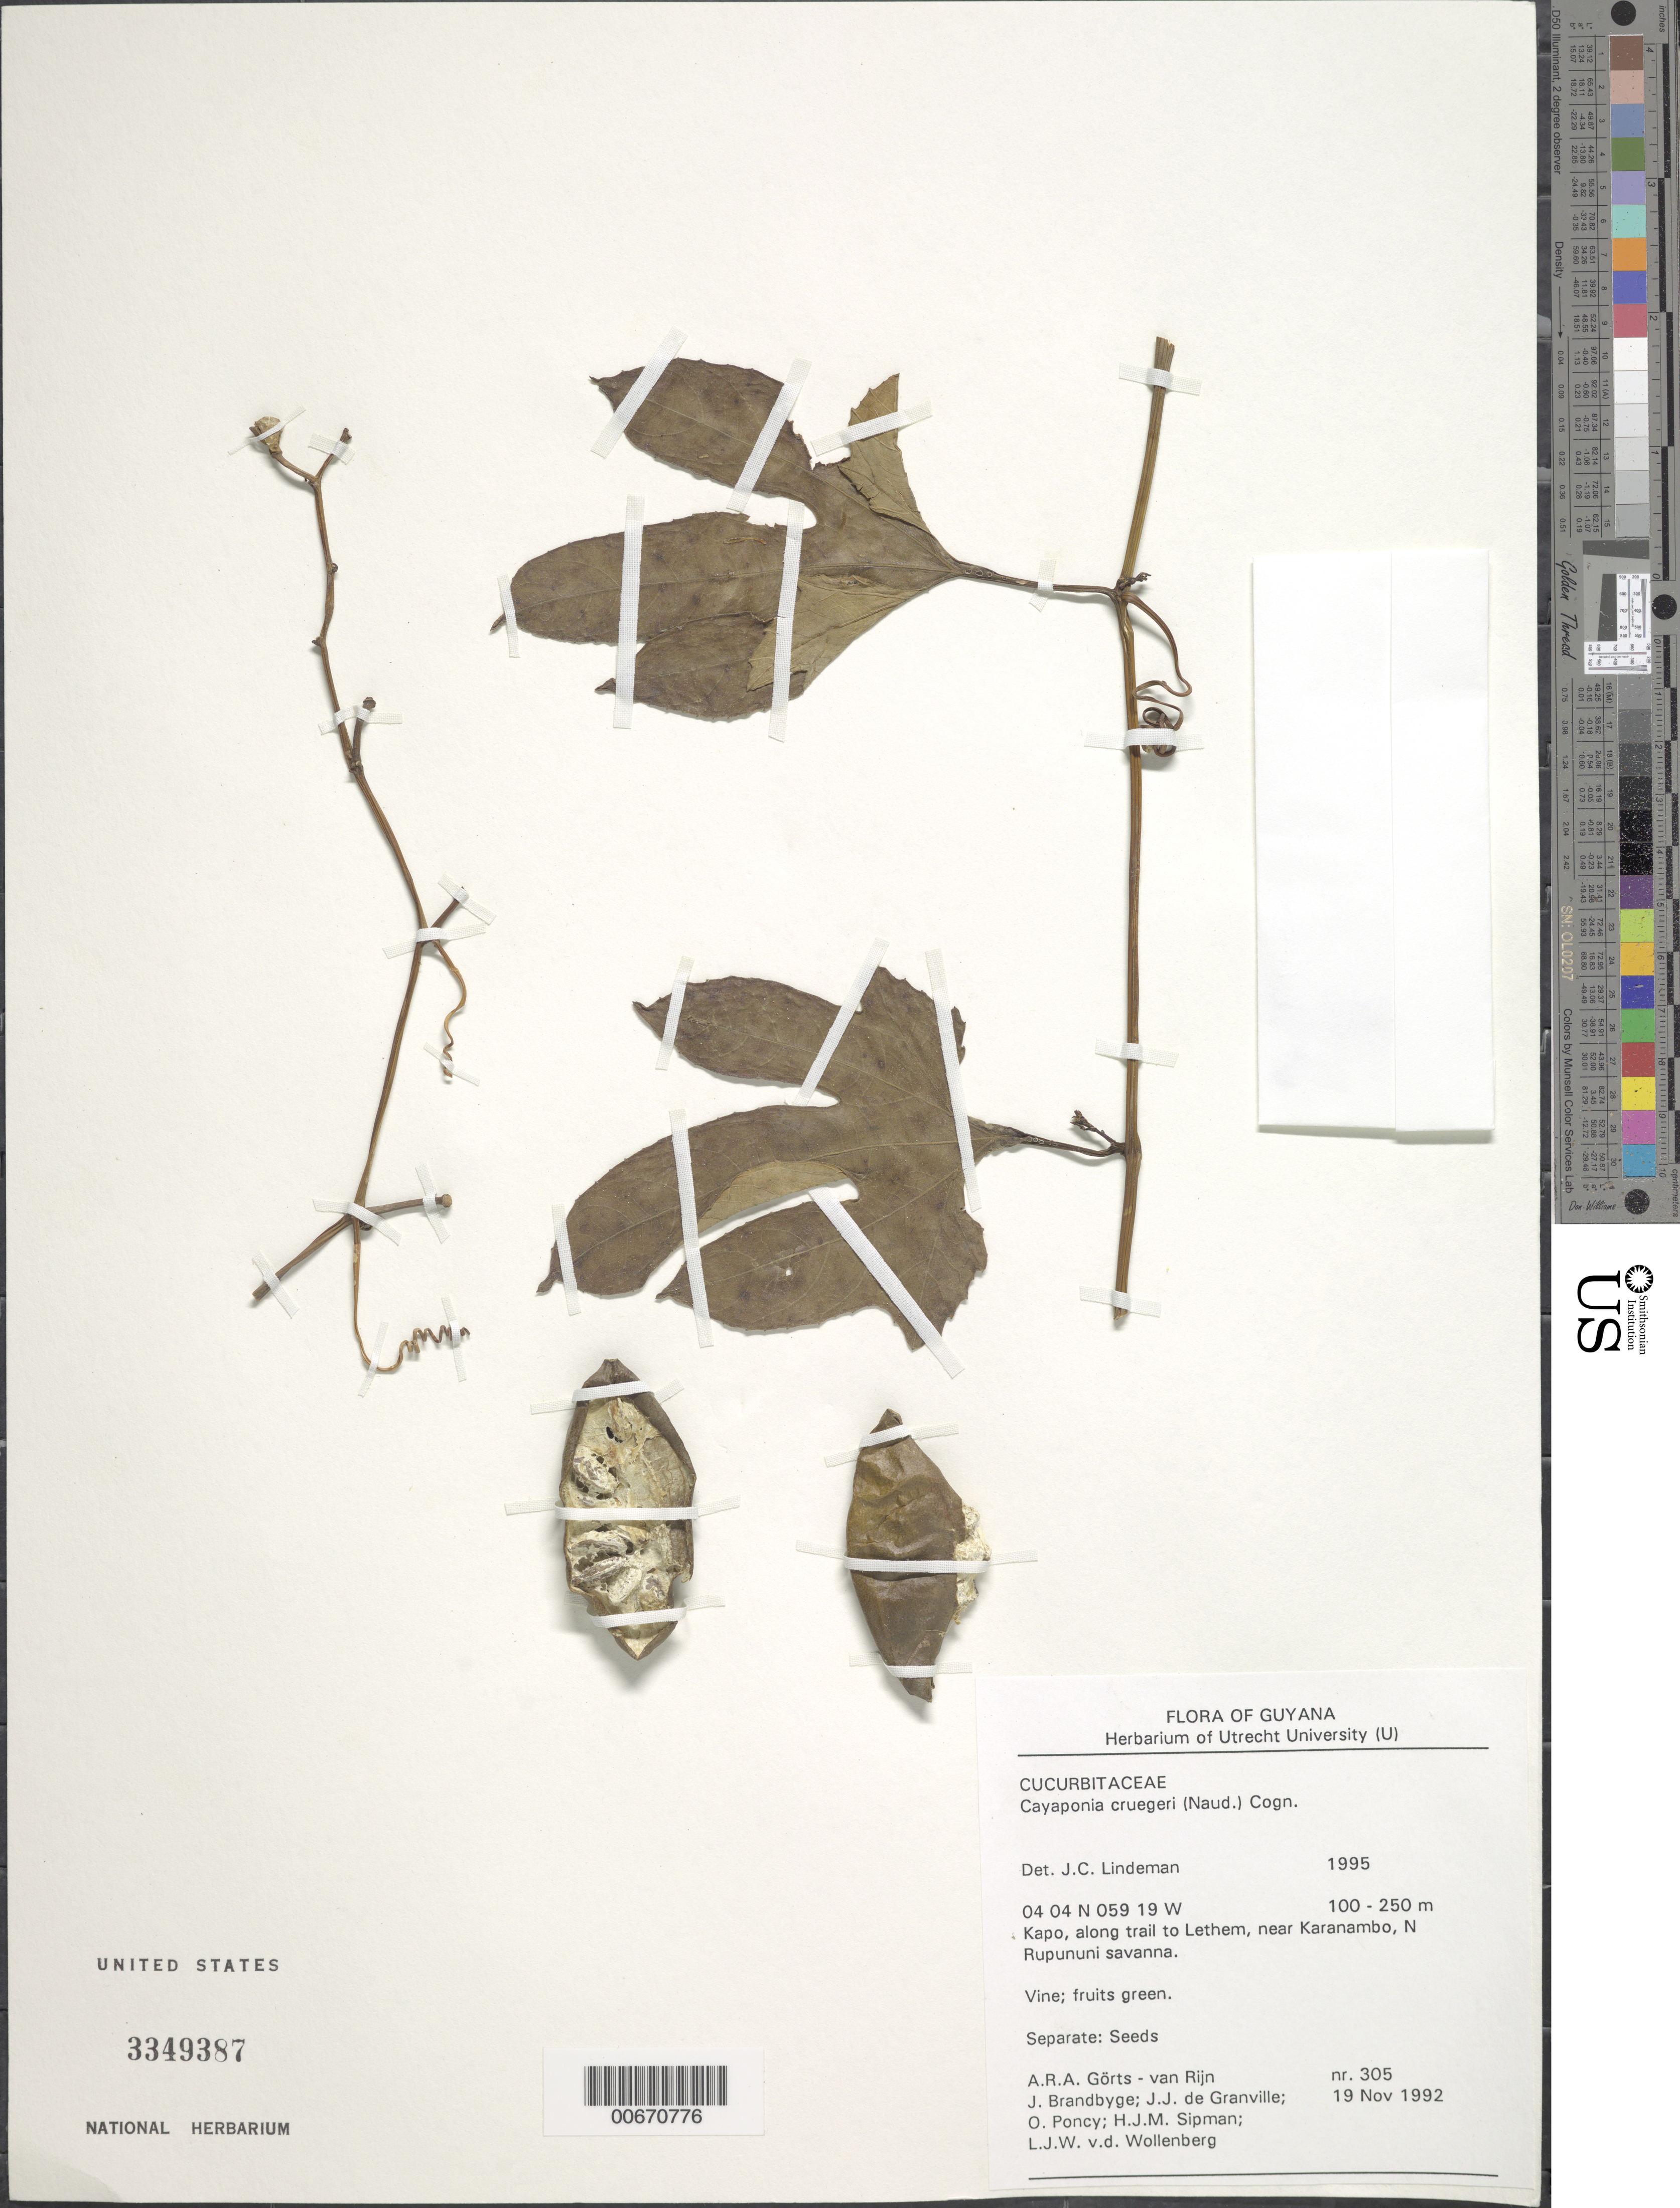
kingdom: Plantae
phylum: Tracheophyta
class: Magnoliopsida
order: Cucurbitales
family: Cucurbitaceae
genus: Cayaponia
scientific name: Cayaponia cruegeri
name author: (Naudin) Cogn.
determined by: Lindeman, J. C.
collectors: A. .R. A. Görts-van Rijn, J. Brandbyge, J.-J. de Granville, O. Poncy, H. J. M. Sipman & L. van der Wollenberg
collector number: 305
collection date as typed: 19-Nov-92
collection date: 1992-11-19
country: Guyana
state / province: U. Takutu-U. Essequibo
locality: Kapo, along trail to Lethem, near Karanambo, N. Rupununi Savanna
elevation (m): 100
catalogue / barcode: US 3349387